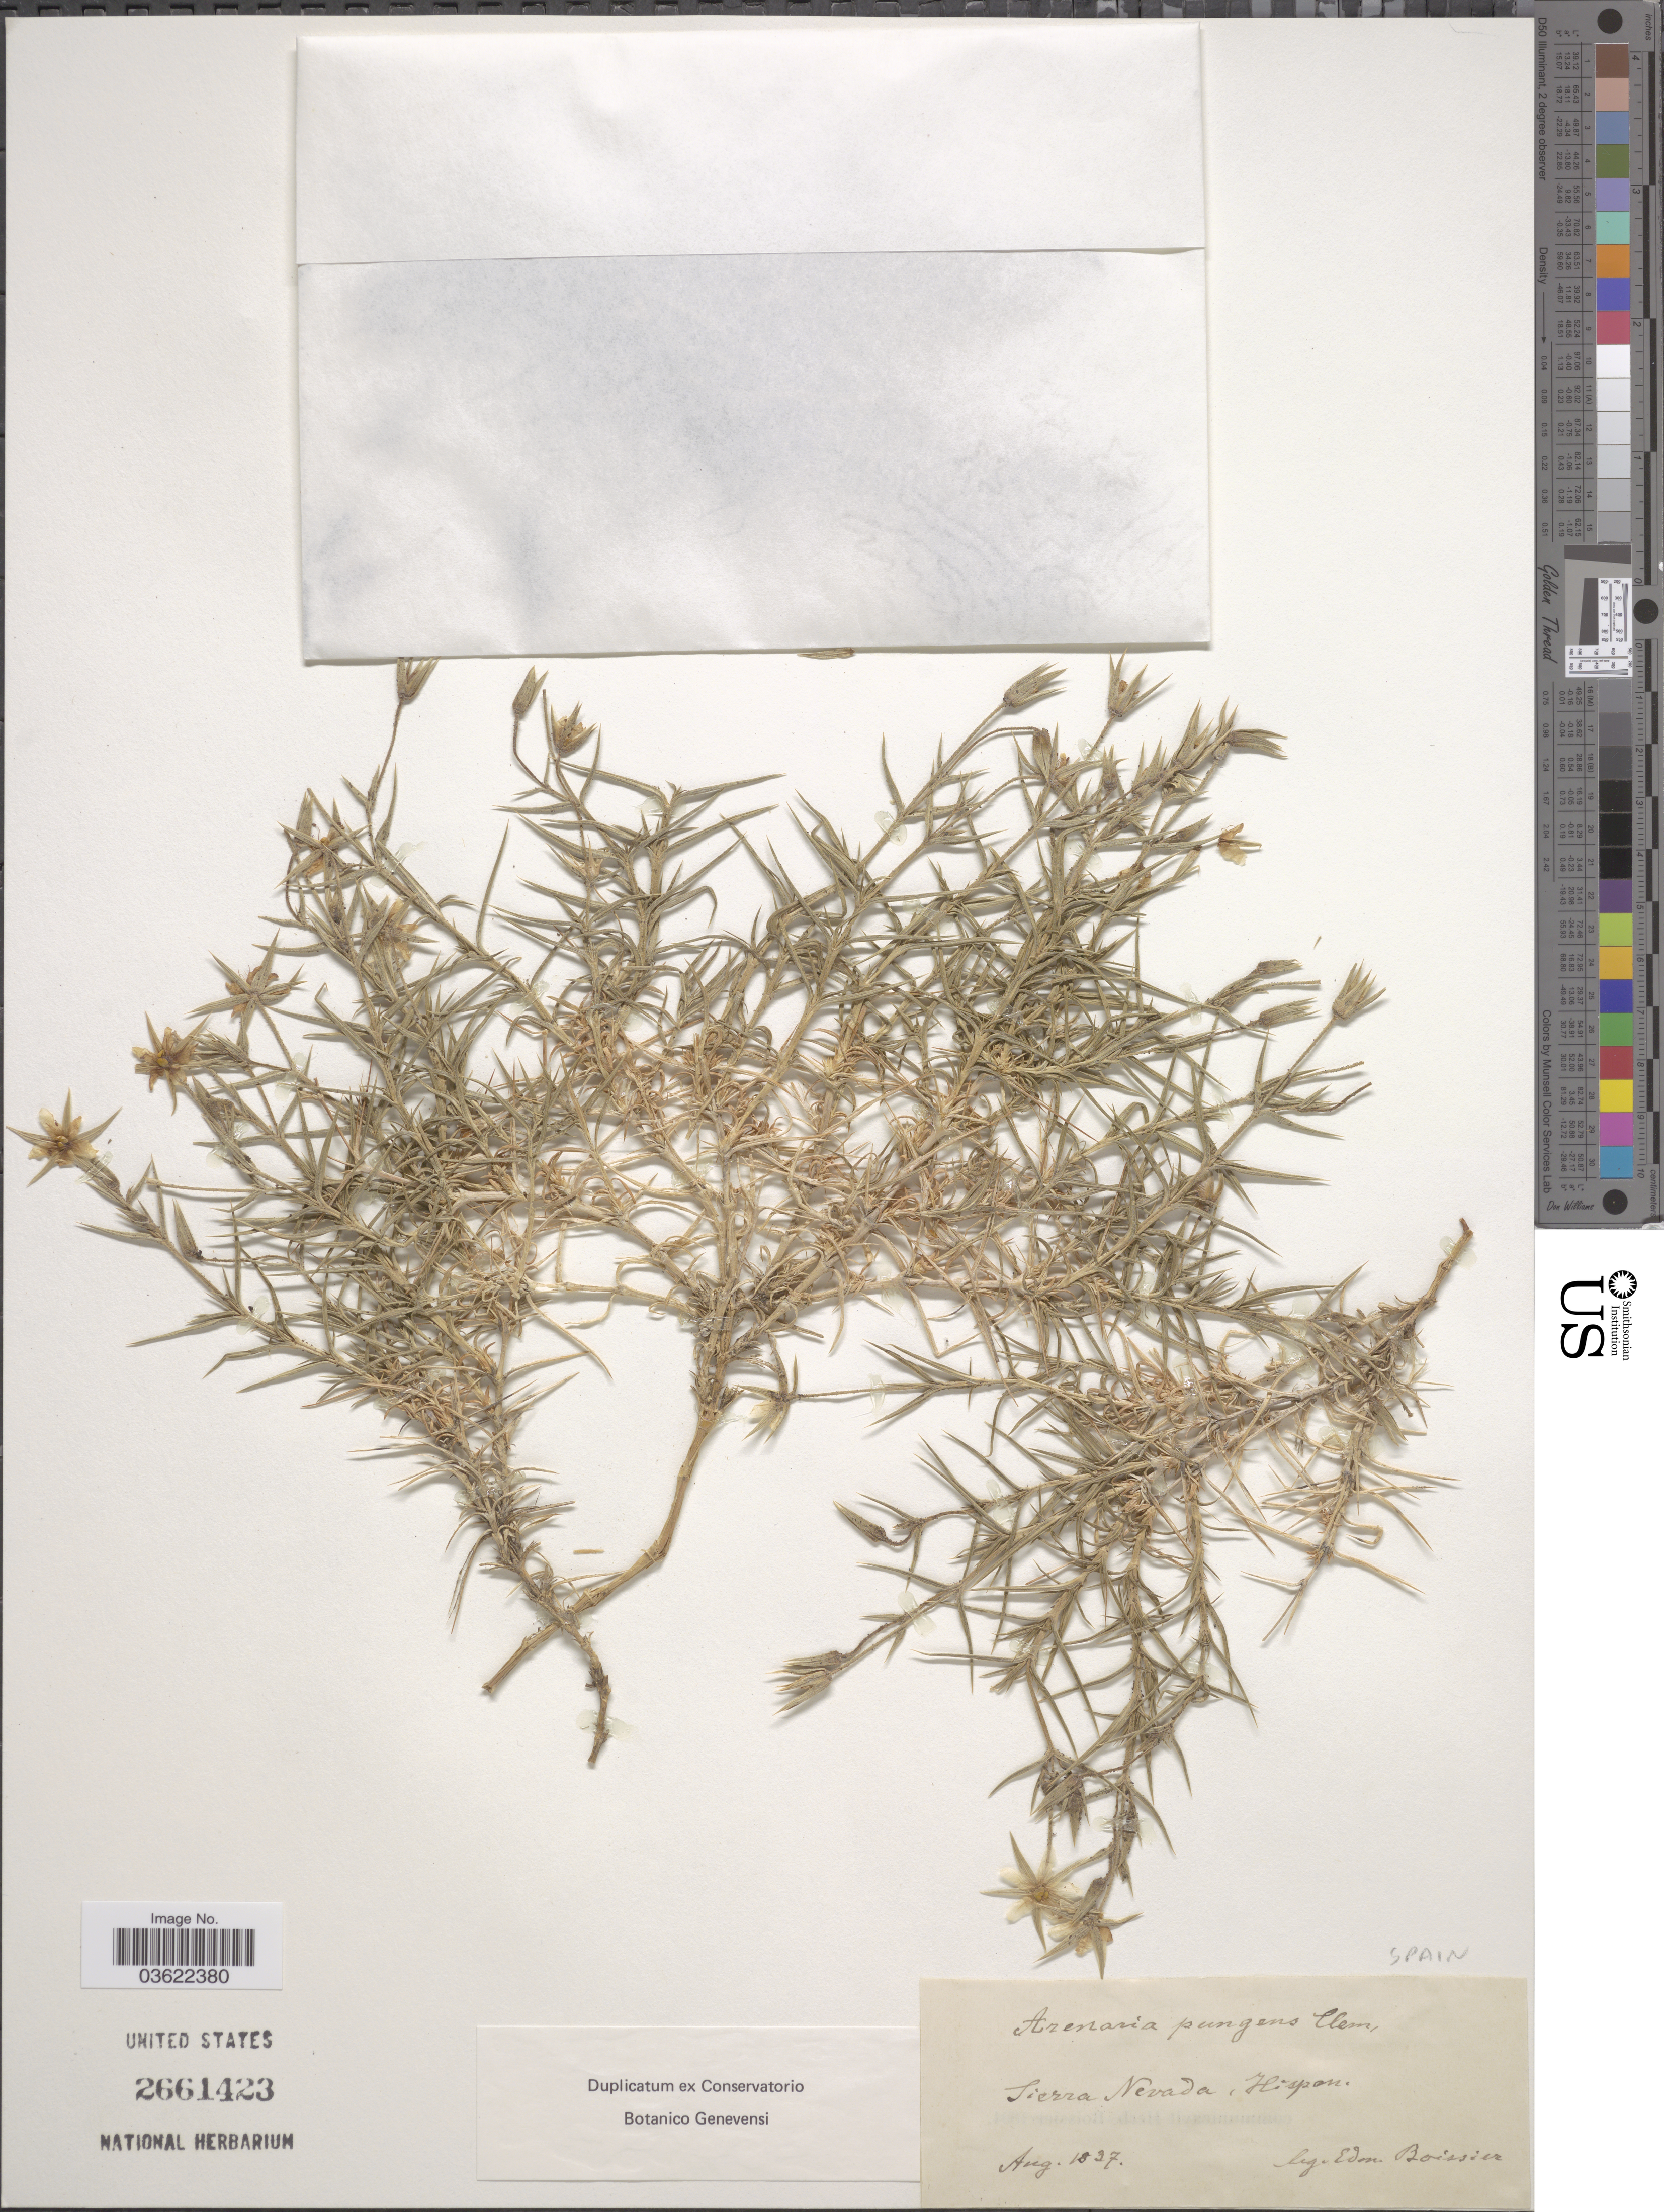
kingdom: Plantae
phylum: Tracheophyta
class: Magnoliopsida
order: Caryophyllales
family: Caryophyllaceae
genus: Arenaria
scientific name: Arenaria pungens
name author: Clemente ex Lag.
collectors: P. Boissier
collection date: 1837-08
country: Spain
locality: Sierra Nevada, Hispan.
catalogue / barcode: US 2661423